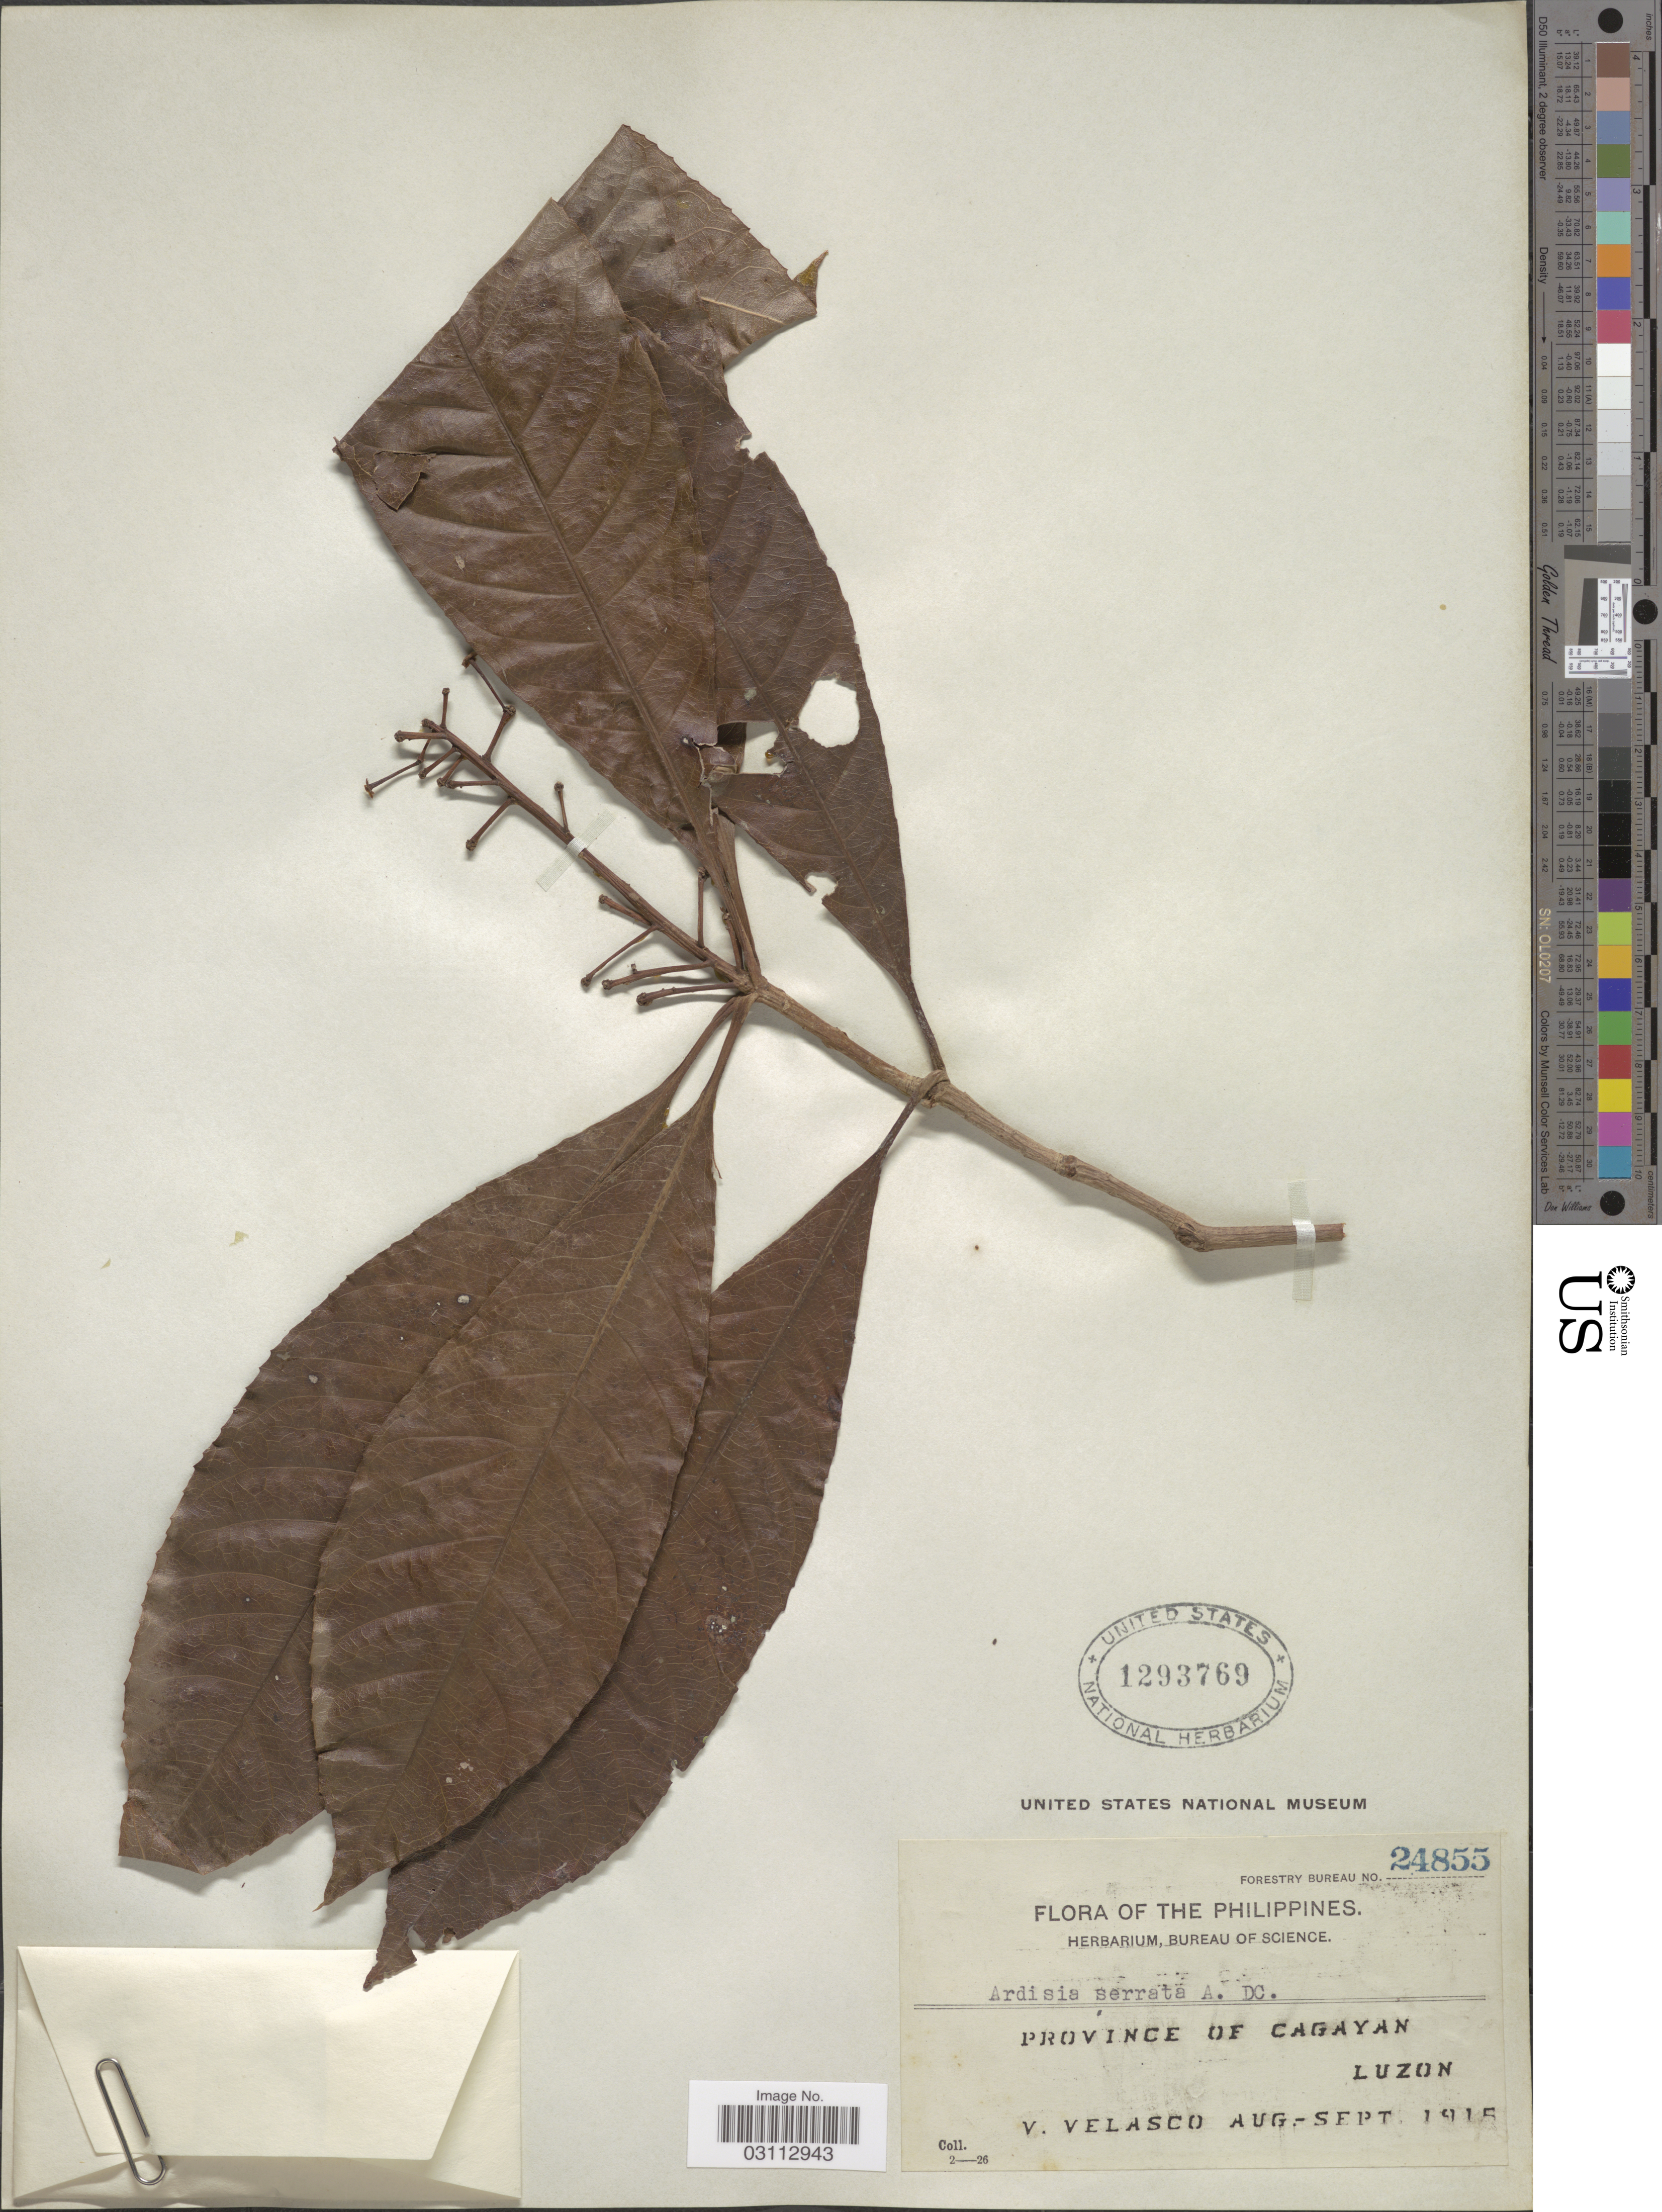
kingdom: Plantae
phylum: Tracheophyta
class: Magnoliopsida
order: Ericales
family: Primulaceae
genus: Ardisia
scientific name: Ardisia serrata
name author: (Cav.) Pers.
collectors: V. Velasco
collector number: Forestry Bureau 24855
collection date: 1915-08/1915-09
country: Philippines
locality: Province of Cagayan. Luzon.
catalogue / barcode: US 1293769